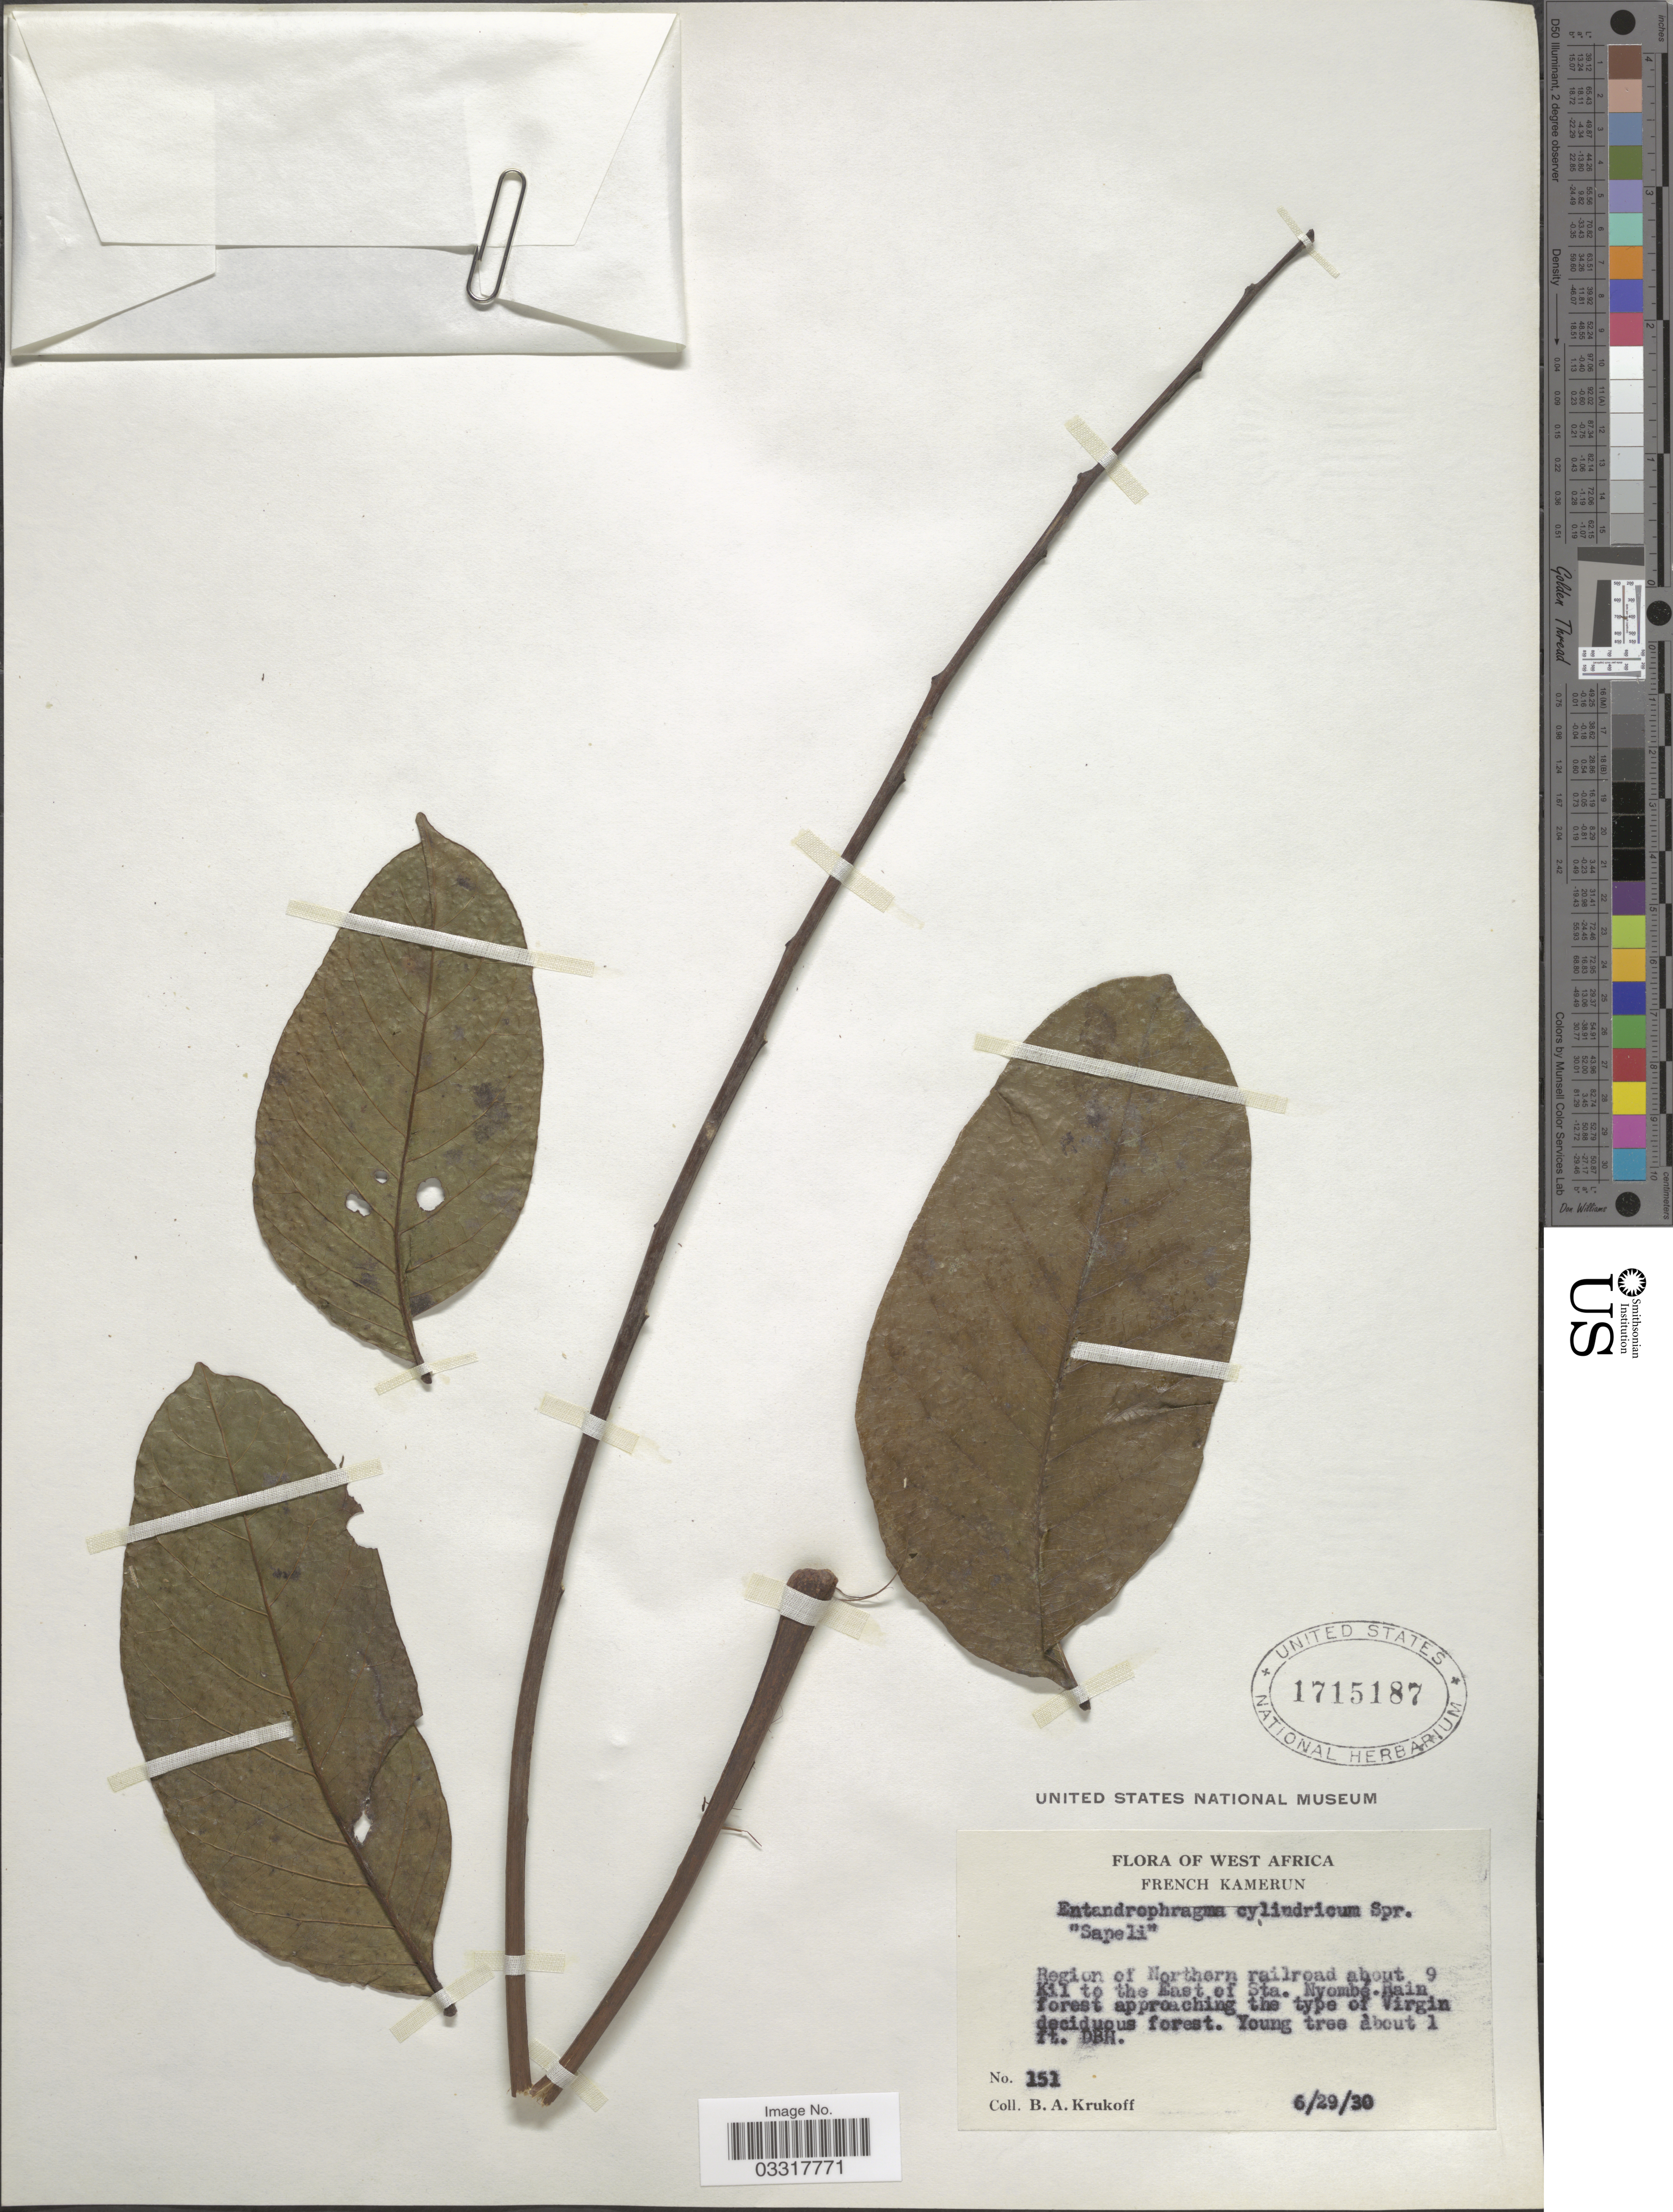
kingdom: Plantae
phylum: Tracheophyta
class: Magnoliopsida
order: Sapindales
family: Meliaceae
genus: Entandrophragma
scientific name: Entandrophragma cylindricum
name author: (Sprague) Sprague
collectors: B. A. Krukoff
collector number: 151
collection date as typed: Transcribed d/m/y: 29/6/30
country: Cameroon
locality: West Africa. French Kamerun. Region of Northern railroad about 9 Kil to the East of Sta. Nyombé.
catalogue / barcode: US 1715187